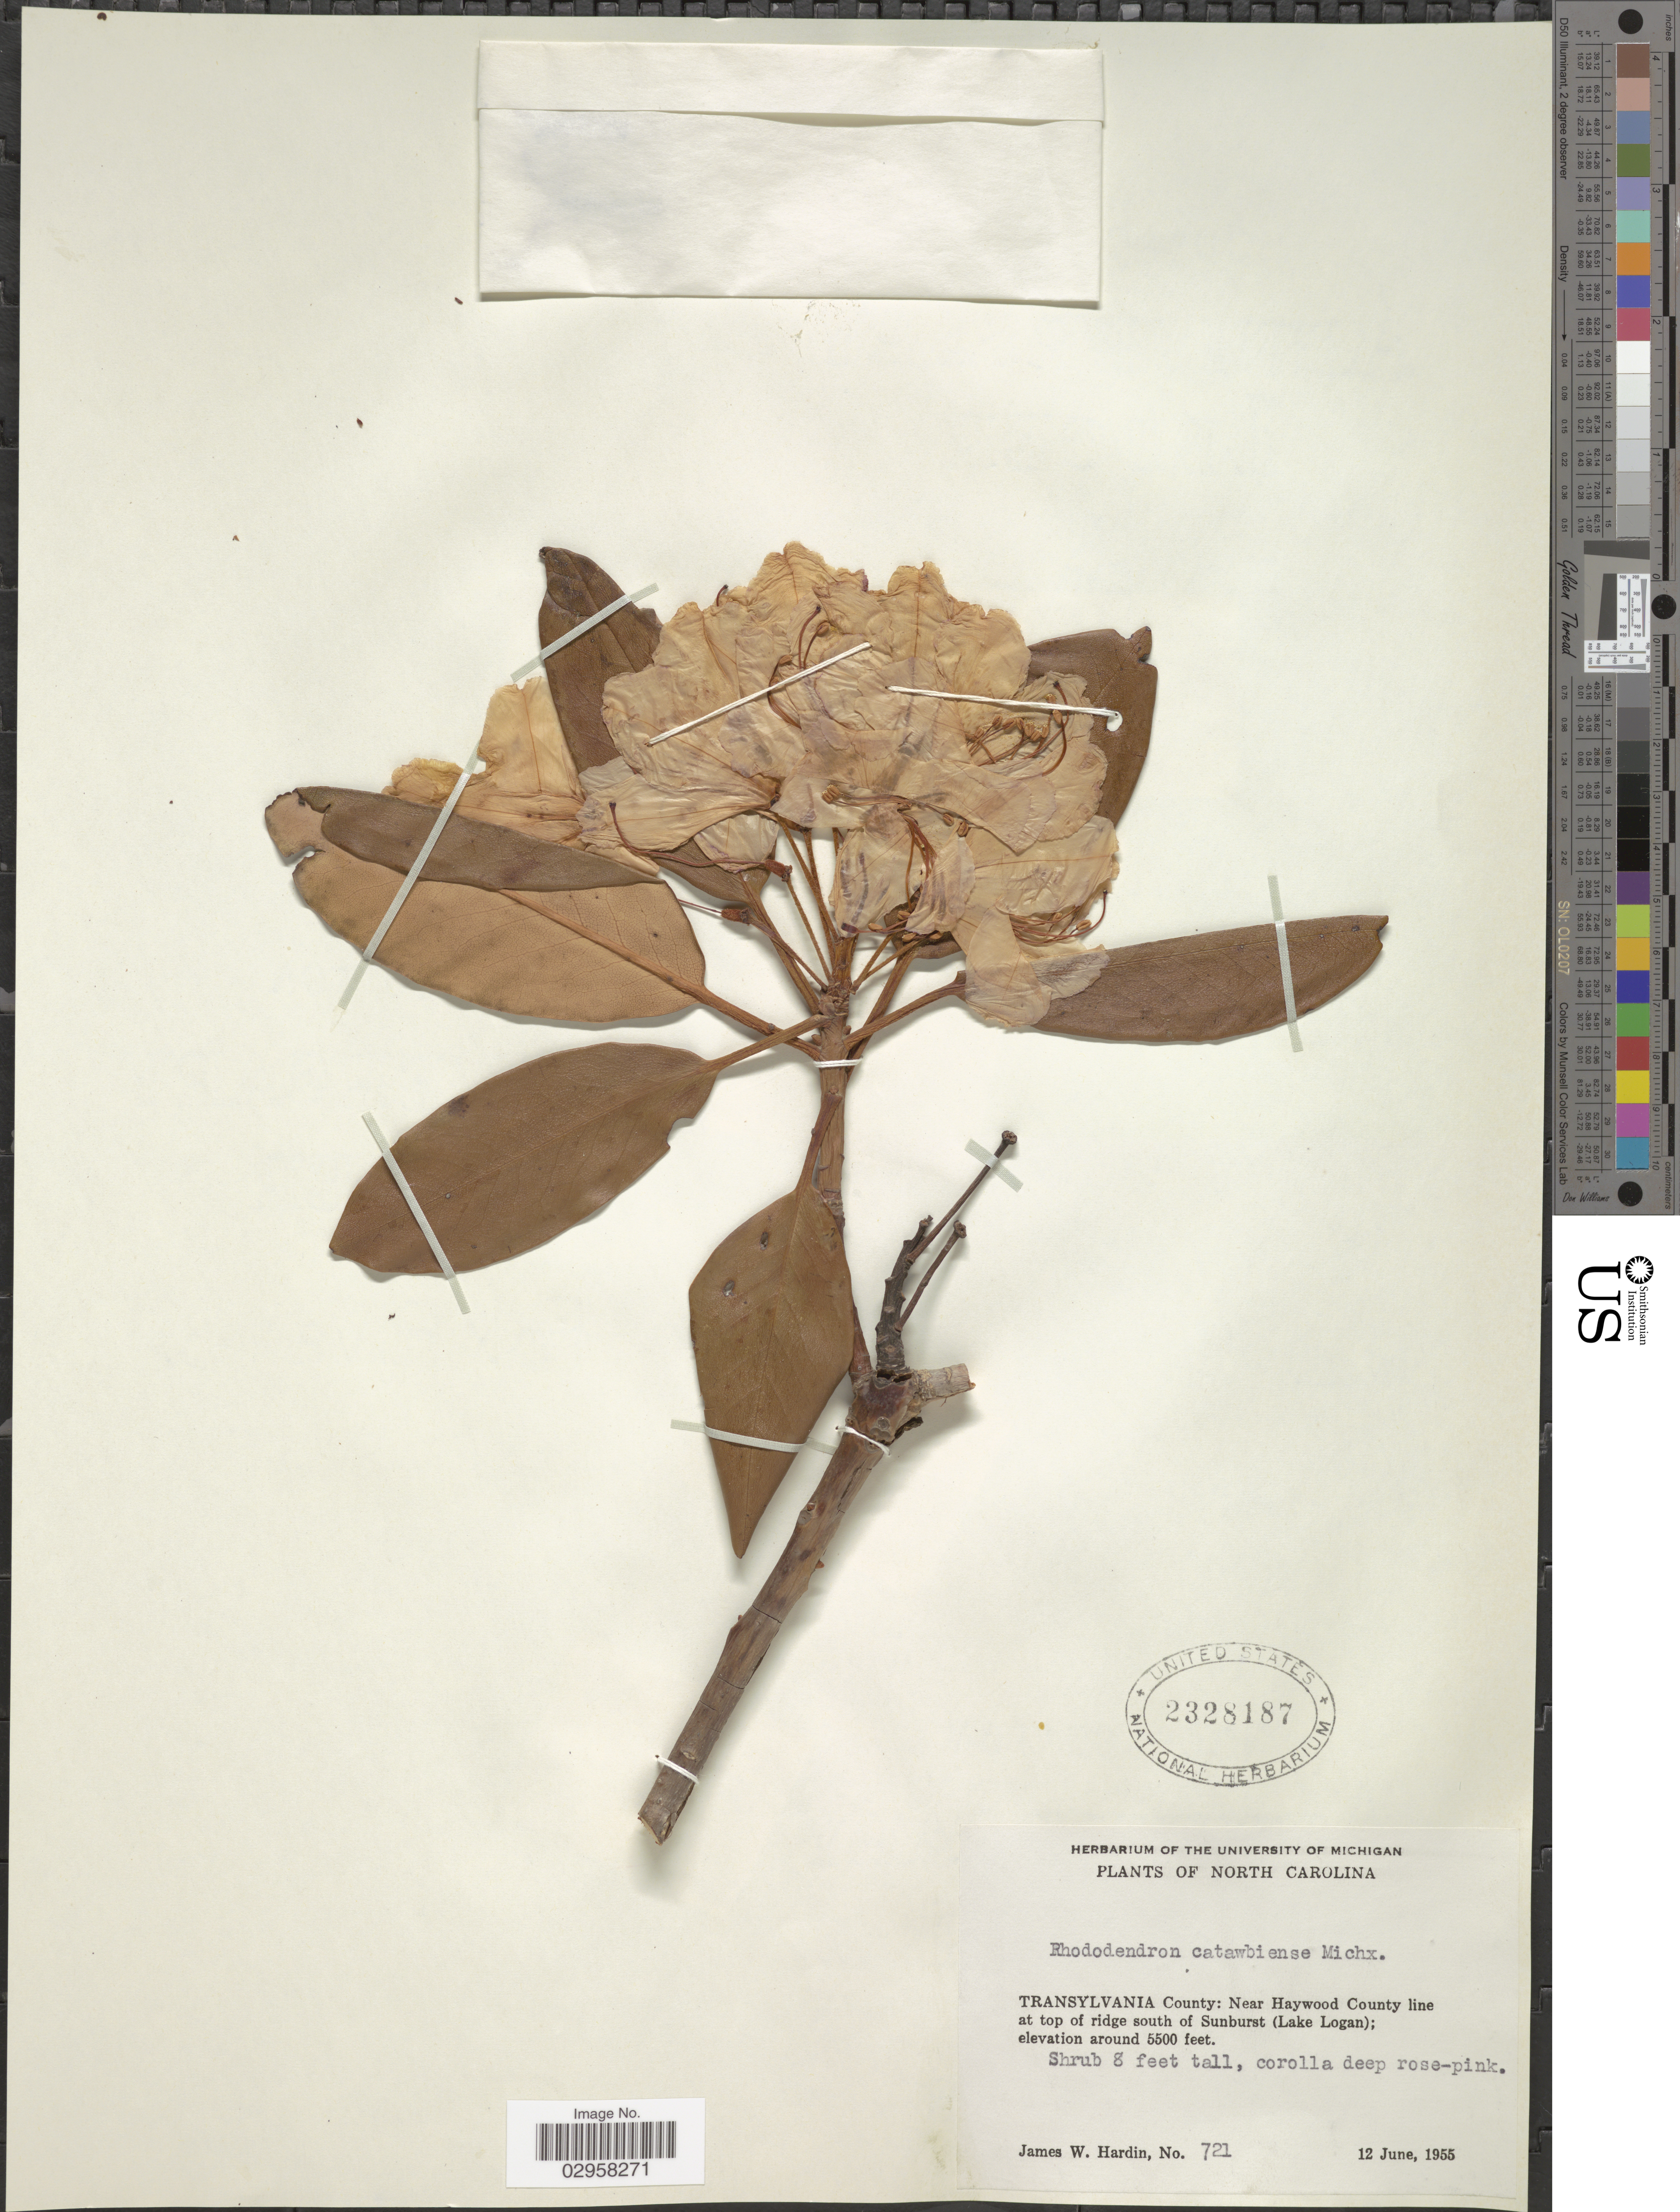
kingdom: Plantae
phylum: Tracheophyta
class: Magnoliopsida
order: Ericales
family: Ericaceae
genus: Rhododendron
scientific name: Rhododendron catawbiense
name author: Michx.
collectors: J. W. Hardin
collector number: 721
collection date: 1955-06-12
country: United States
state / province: North Carolina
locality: Transylvania County: Near Haywood County line at top of ridge south of Sunburst (Lake Logan).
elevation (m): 1676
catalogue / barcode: US 2328187